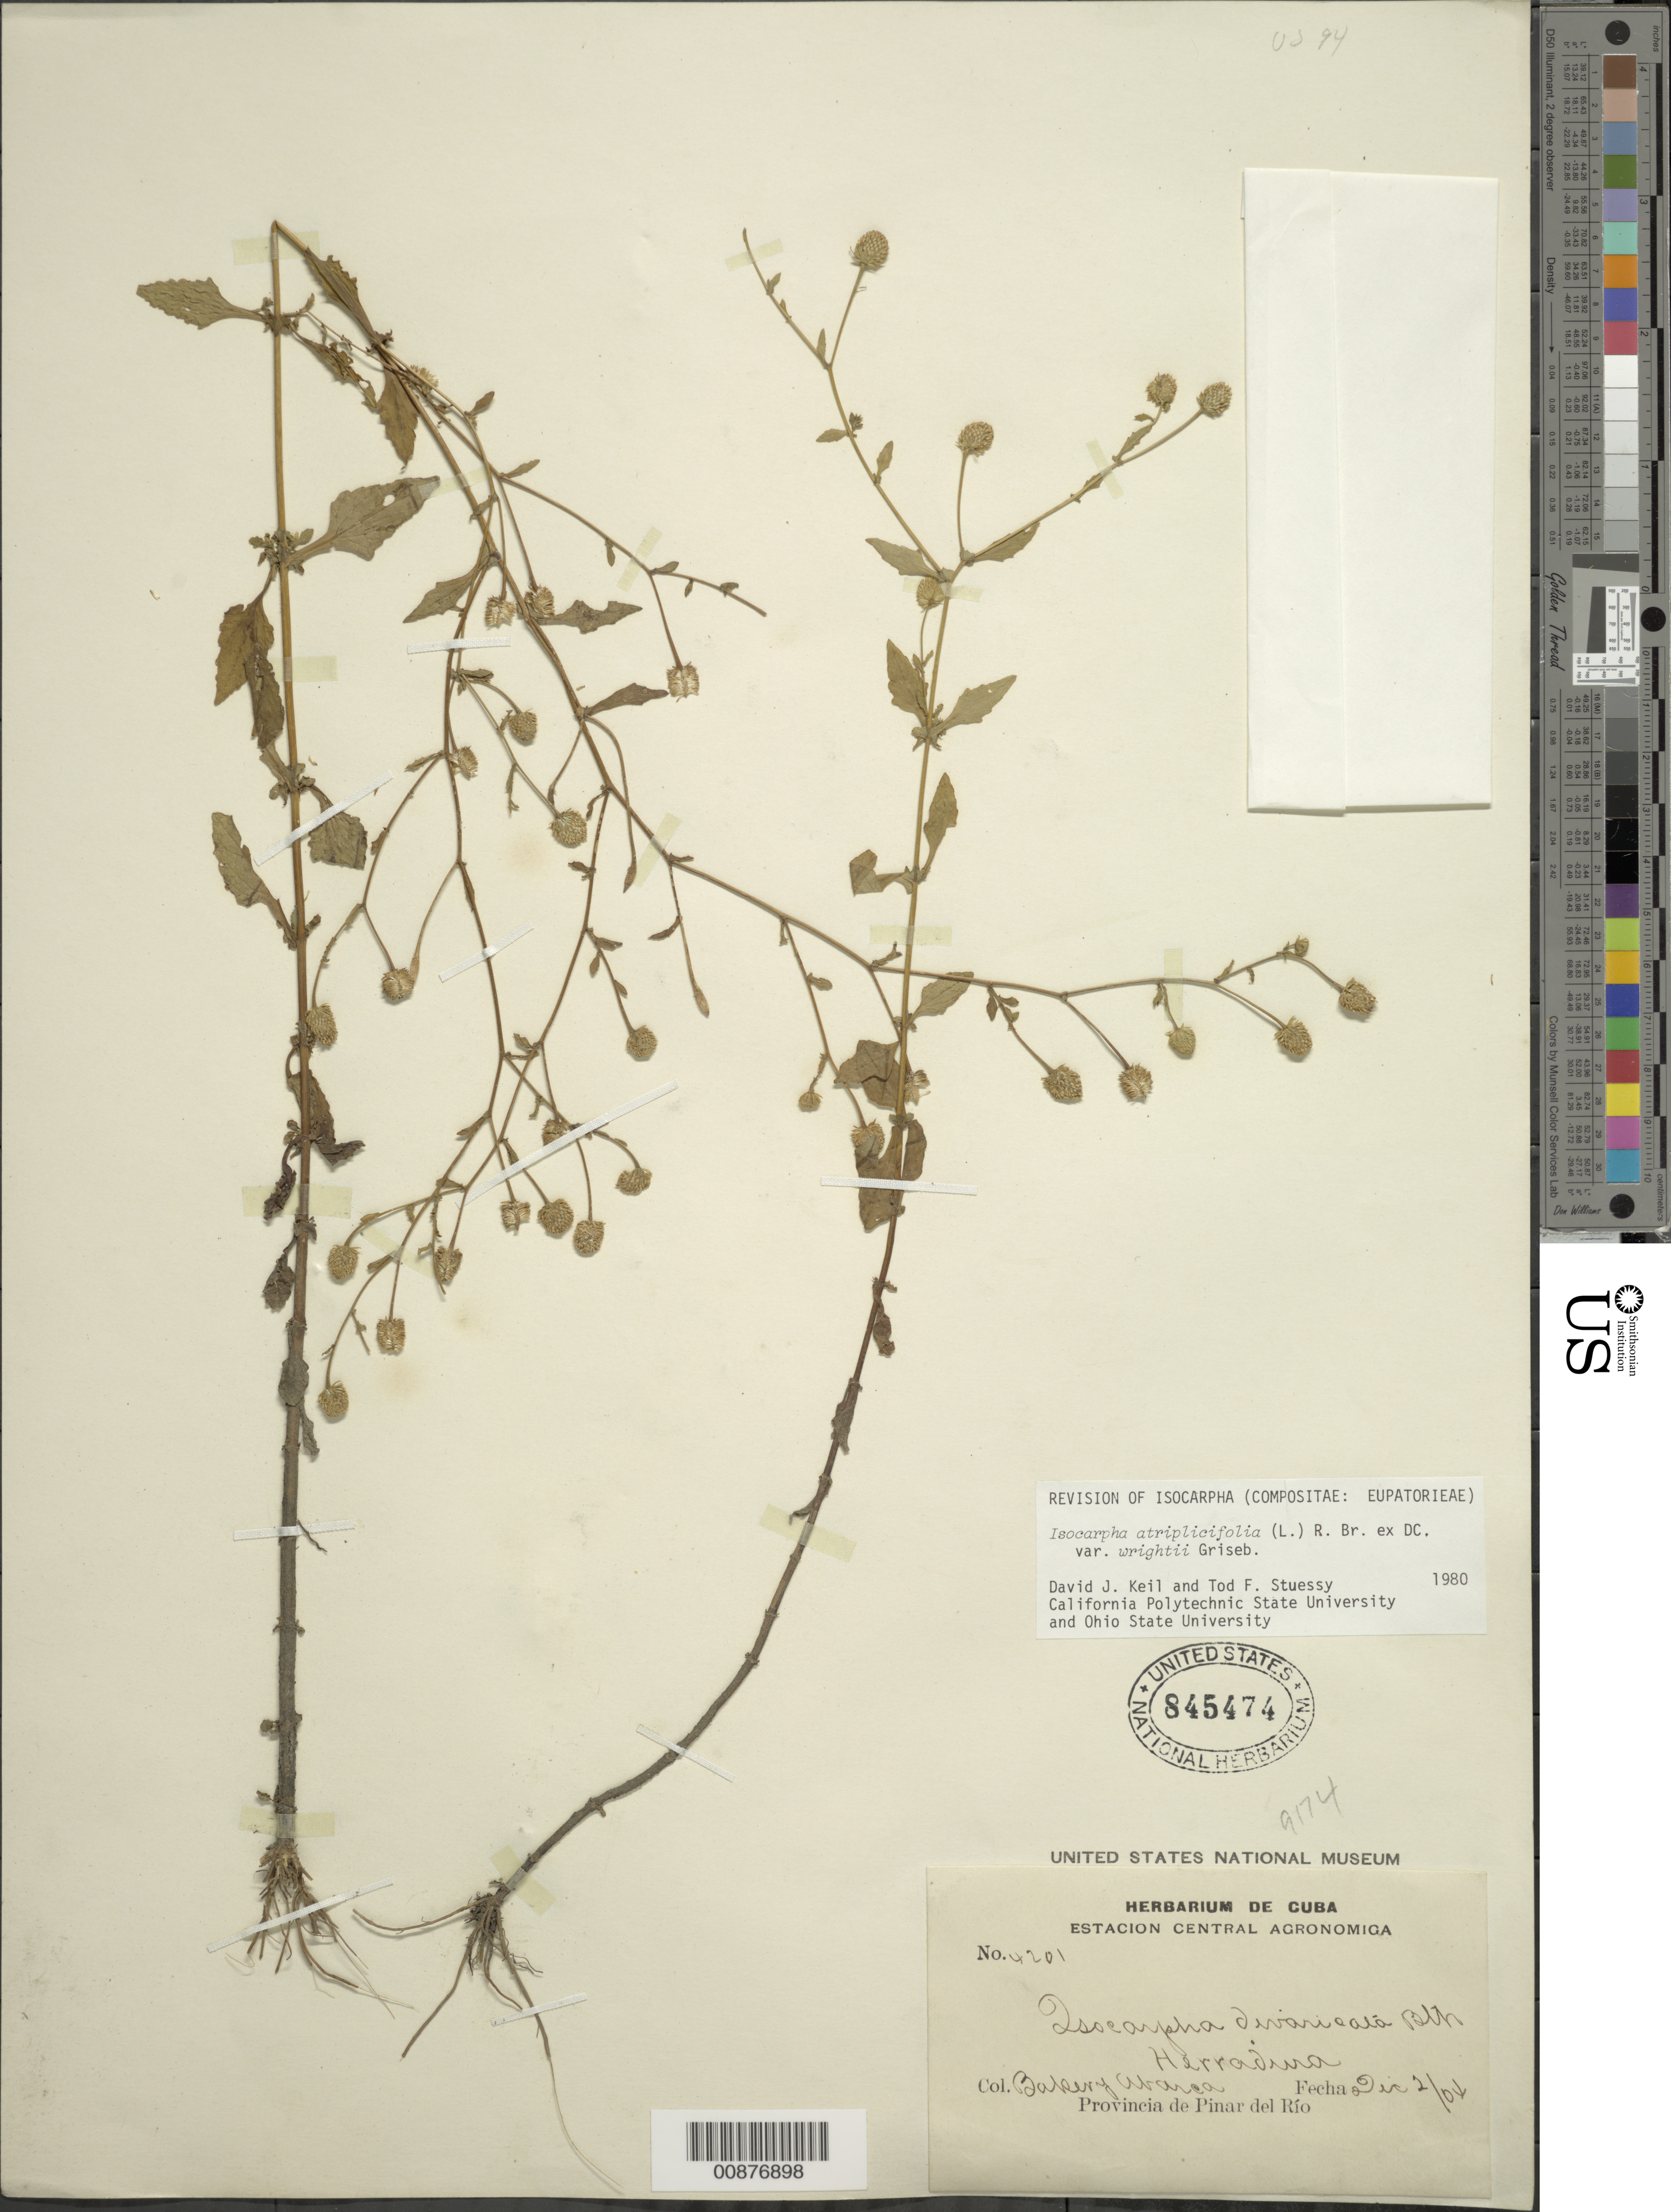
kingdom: Plantae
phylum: Tracheophyta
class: Magnoliopsida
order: Asterales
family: Asteraceae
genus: Isocarpha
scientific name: Isocarpha cubana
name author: S.F. Blake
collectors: C. F. Baker & M. Abarca y Vascquez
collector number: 4201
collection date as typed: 02 Dec 1904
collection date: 1904-12-02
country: Cuba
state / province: Pinar del Río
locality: Herradina (sp?)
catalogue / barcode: US 845474